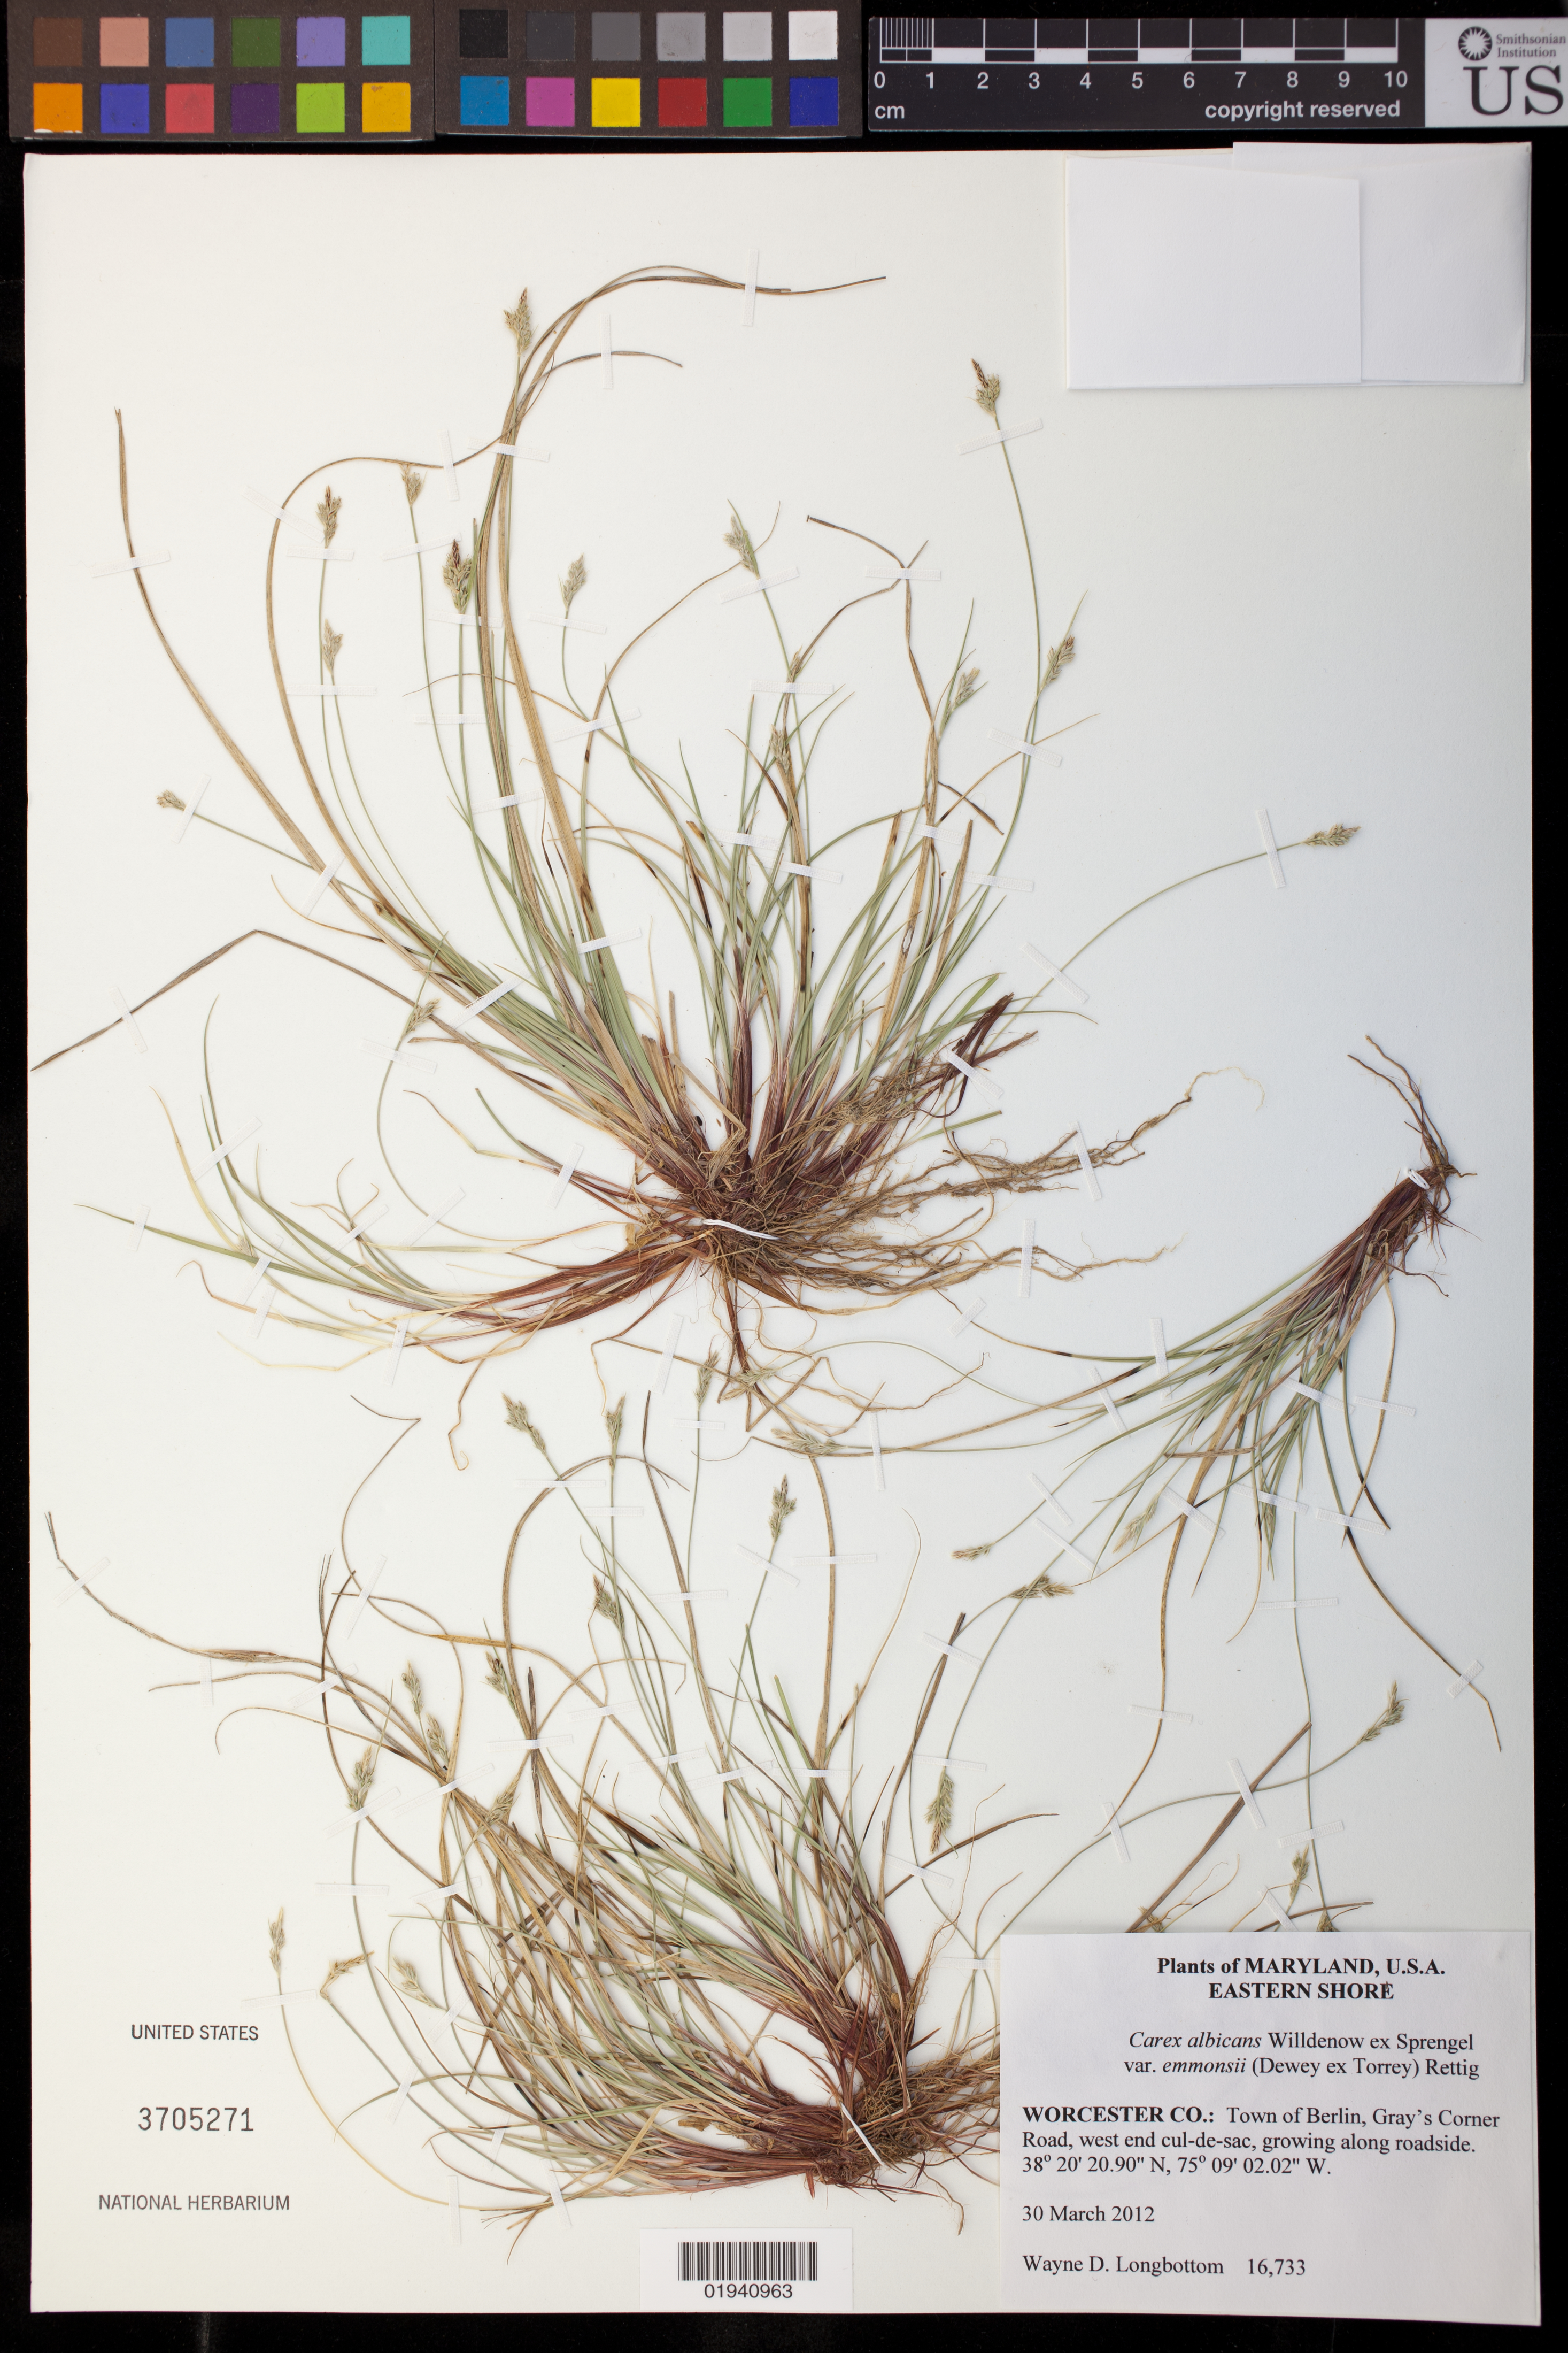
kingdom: Plantae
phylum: Tracheophyta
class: Liliopsida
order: Poales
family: Cyperaceae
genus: Carex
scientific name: Carex emmonsii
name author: Dewey ex Torr.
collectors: W. D. Longbottom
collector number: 16733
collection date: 2012-03-30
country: United States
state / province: Maryland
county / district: Worcester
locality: Town of Berlin, Gray's Corner Road, west end cul-de-sac.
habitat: along roadside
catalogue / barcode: US 3705271